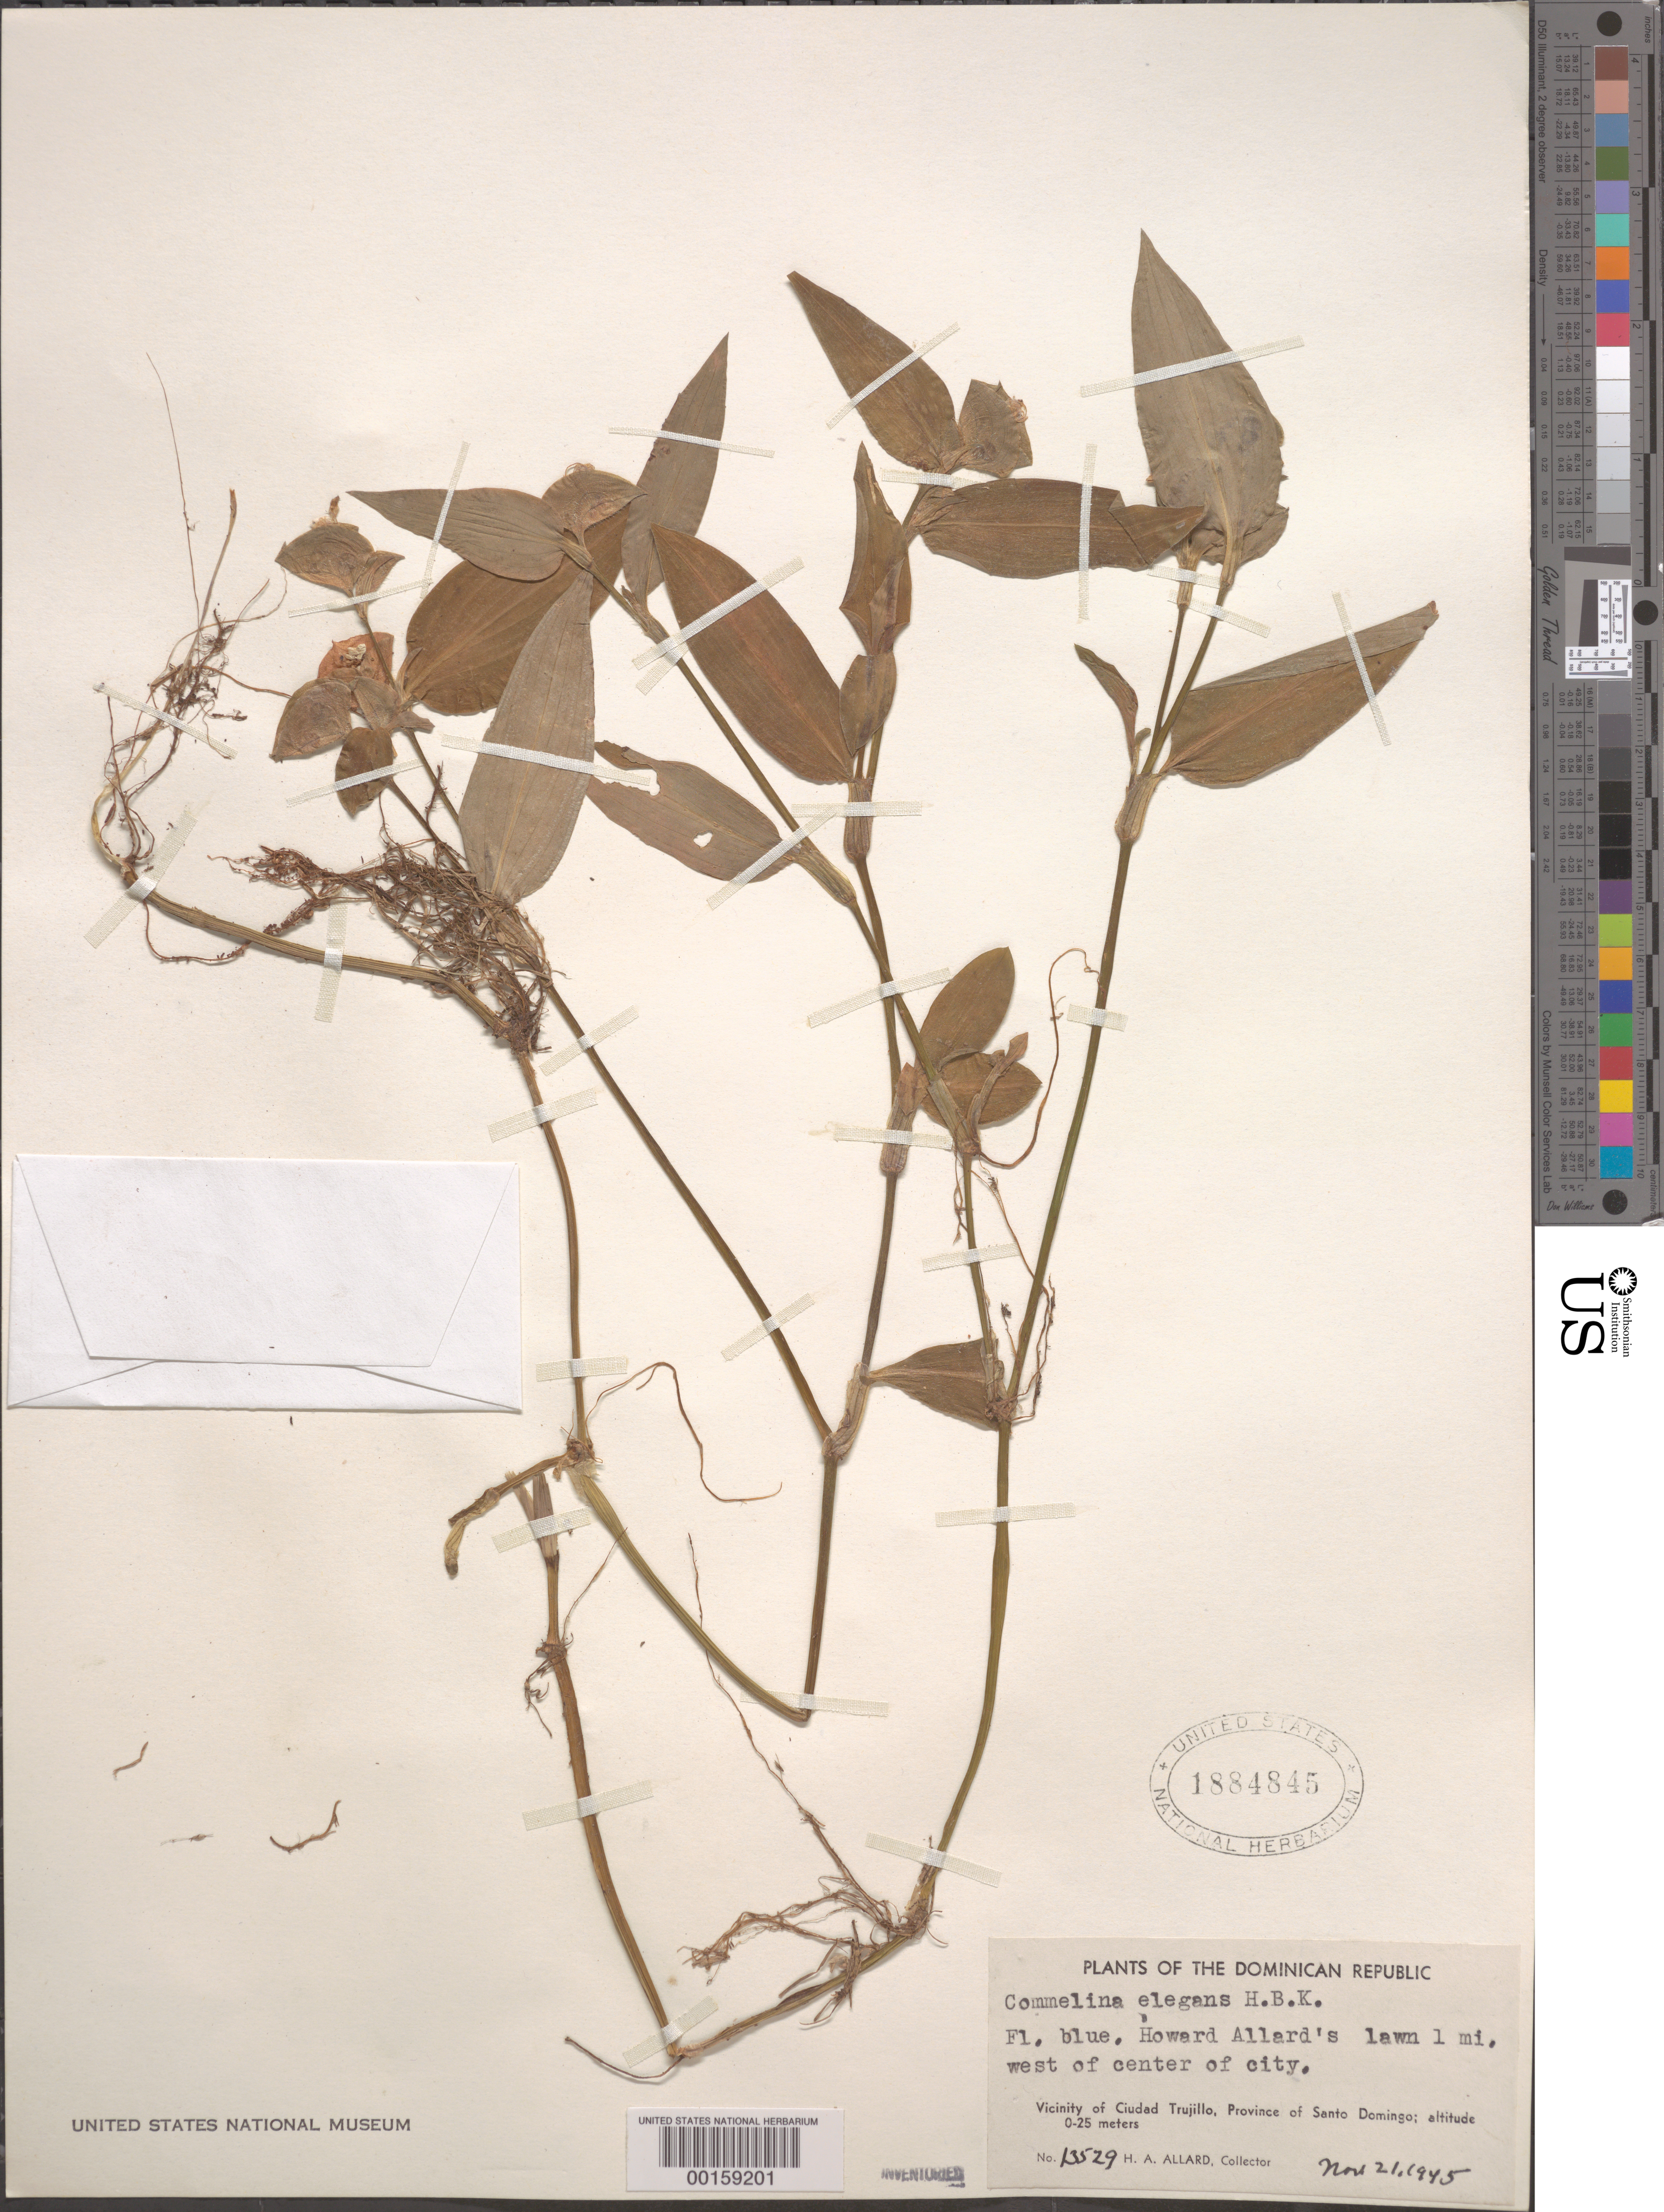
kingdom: Plantae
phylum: Tracheophyta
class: Liliopsida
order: Commelinales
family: Commelinaceae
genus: Commelina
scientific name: Commelina erecta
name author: L.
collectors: H. A. Allard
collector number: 13529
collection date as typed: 21 Nov 1945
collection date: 1945-11-21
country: Dominican Republic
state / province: Distrito Nacional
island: Hispaniola Island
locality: Ciudad trujillo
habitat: Cultivated lawn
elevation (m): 0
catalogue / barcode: US 1884845